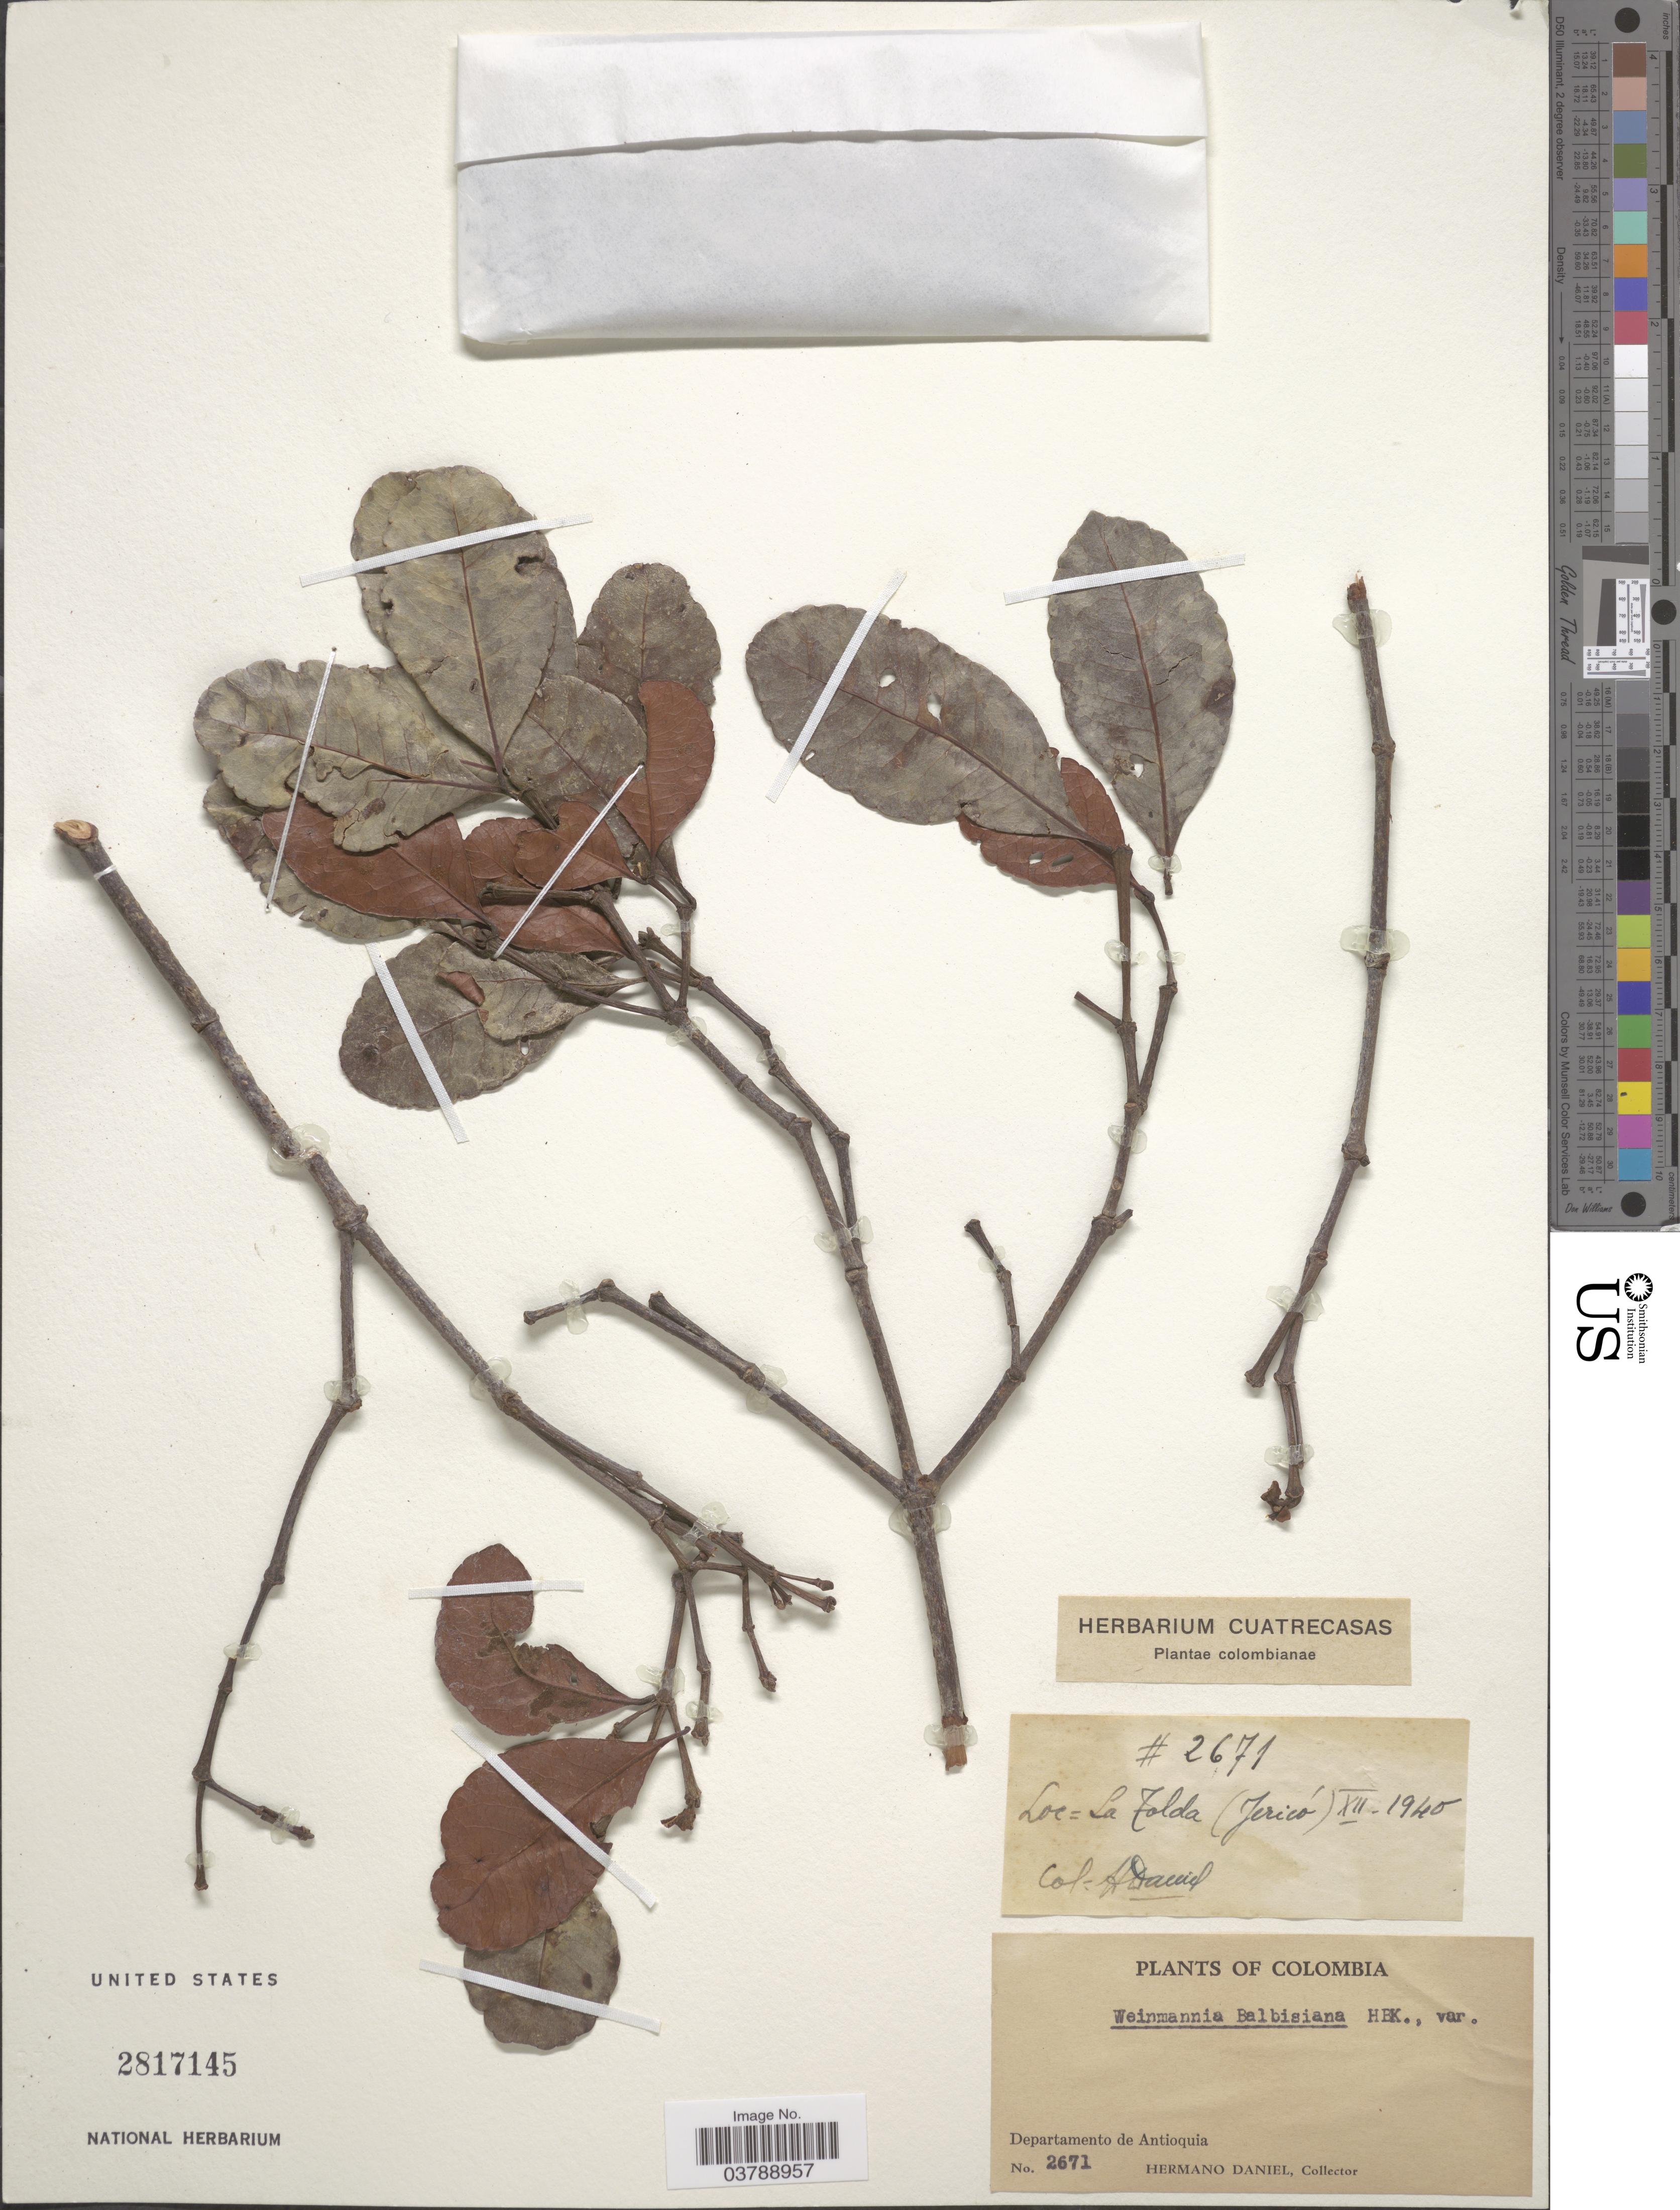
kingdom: Plantae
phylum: Tracheophyta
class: Magnoliopsida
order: Oxalidales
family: Cunoniaceae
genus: Weinmannia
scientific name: Weinmannia calothyrsa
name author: Diels in Urb.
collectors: Bro. Daniel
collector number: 2671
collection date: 1940-12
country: Colombia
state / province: Antioquia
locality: La Tolda (Jericó). Departamento de Antioquia.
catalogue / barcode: US 2817145